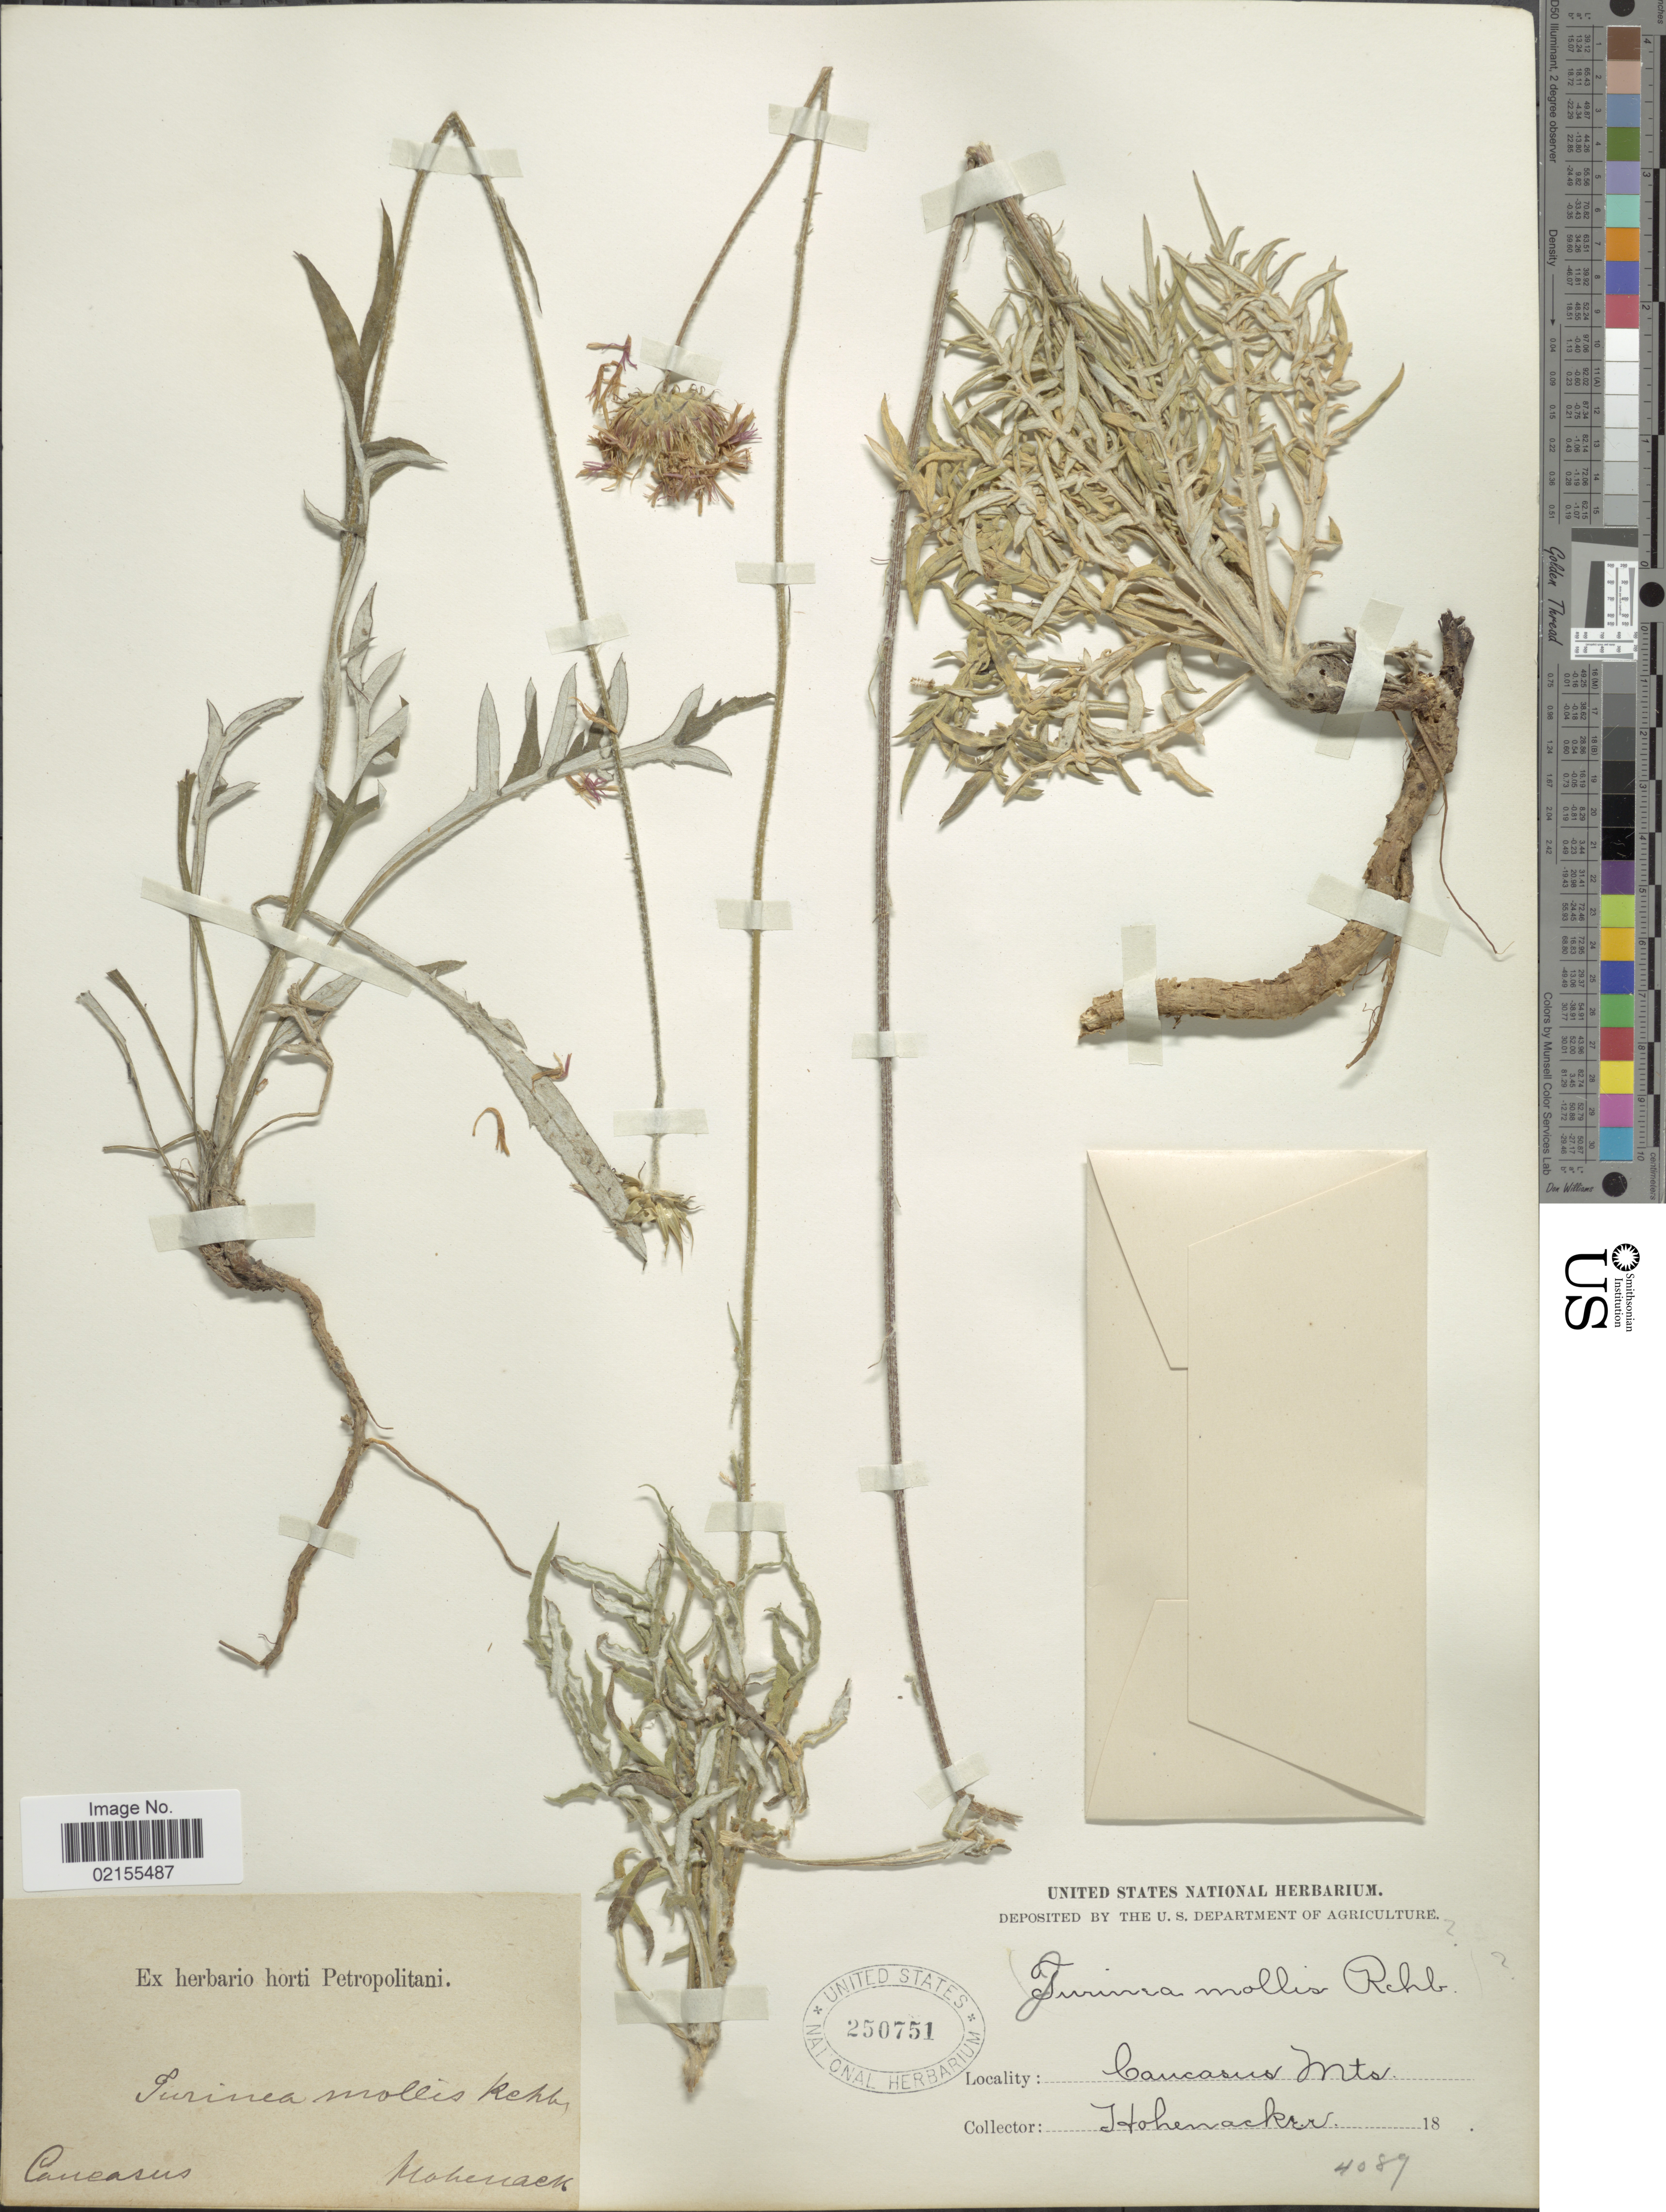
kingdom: Plantae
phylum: Tracheophyta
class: Magnoliopsida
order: Asterales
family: Asteraceae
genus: Jurinea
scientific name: Jurinea mollis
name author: Rchb.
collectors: Hohenacker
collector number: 4089?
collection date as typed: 18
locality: Caucasus Mts, Caucasus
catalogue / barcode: US 250751